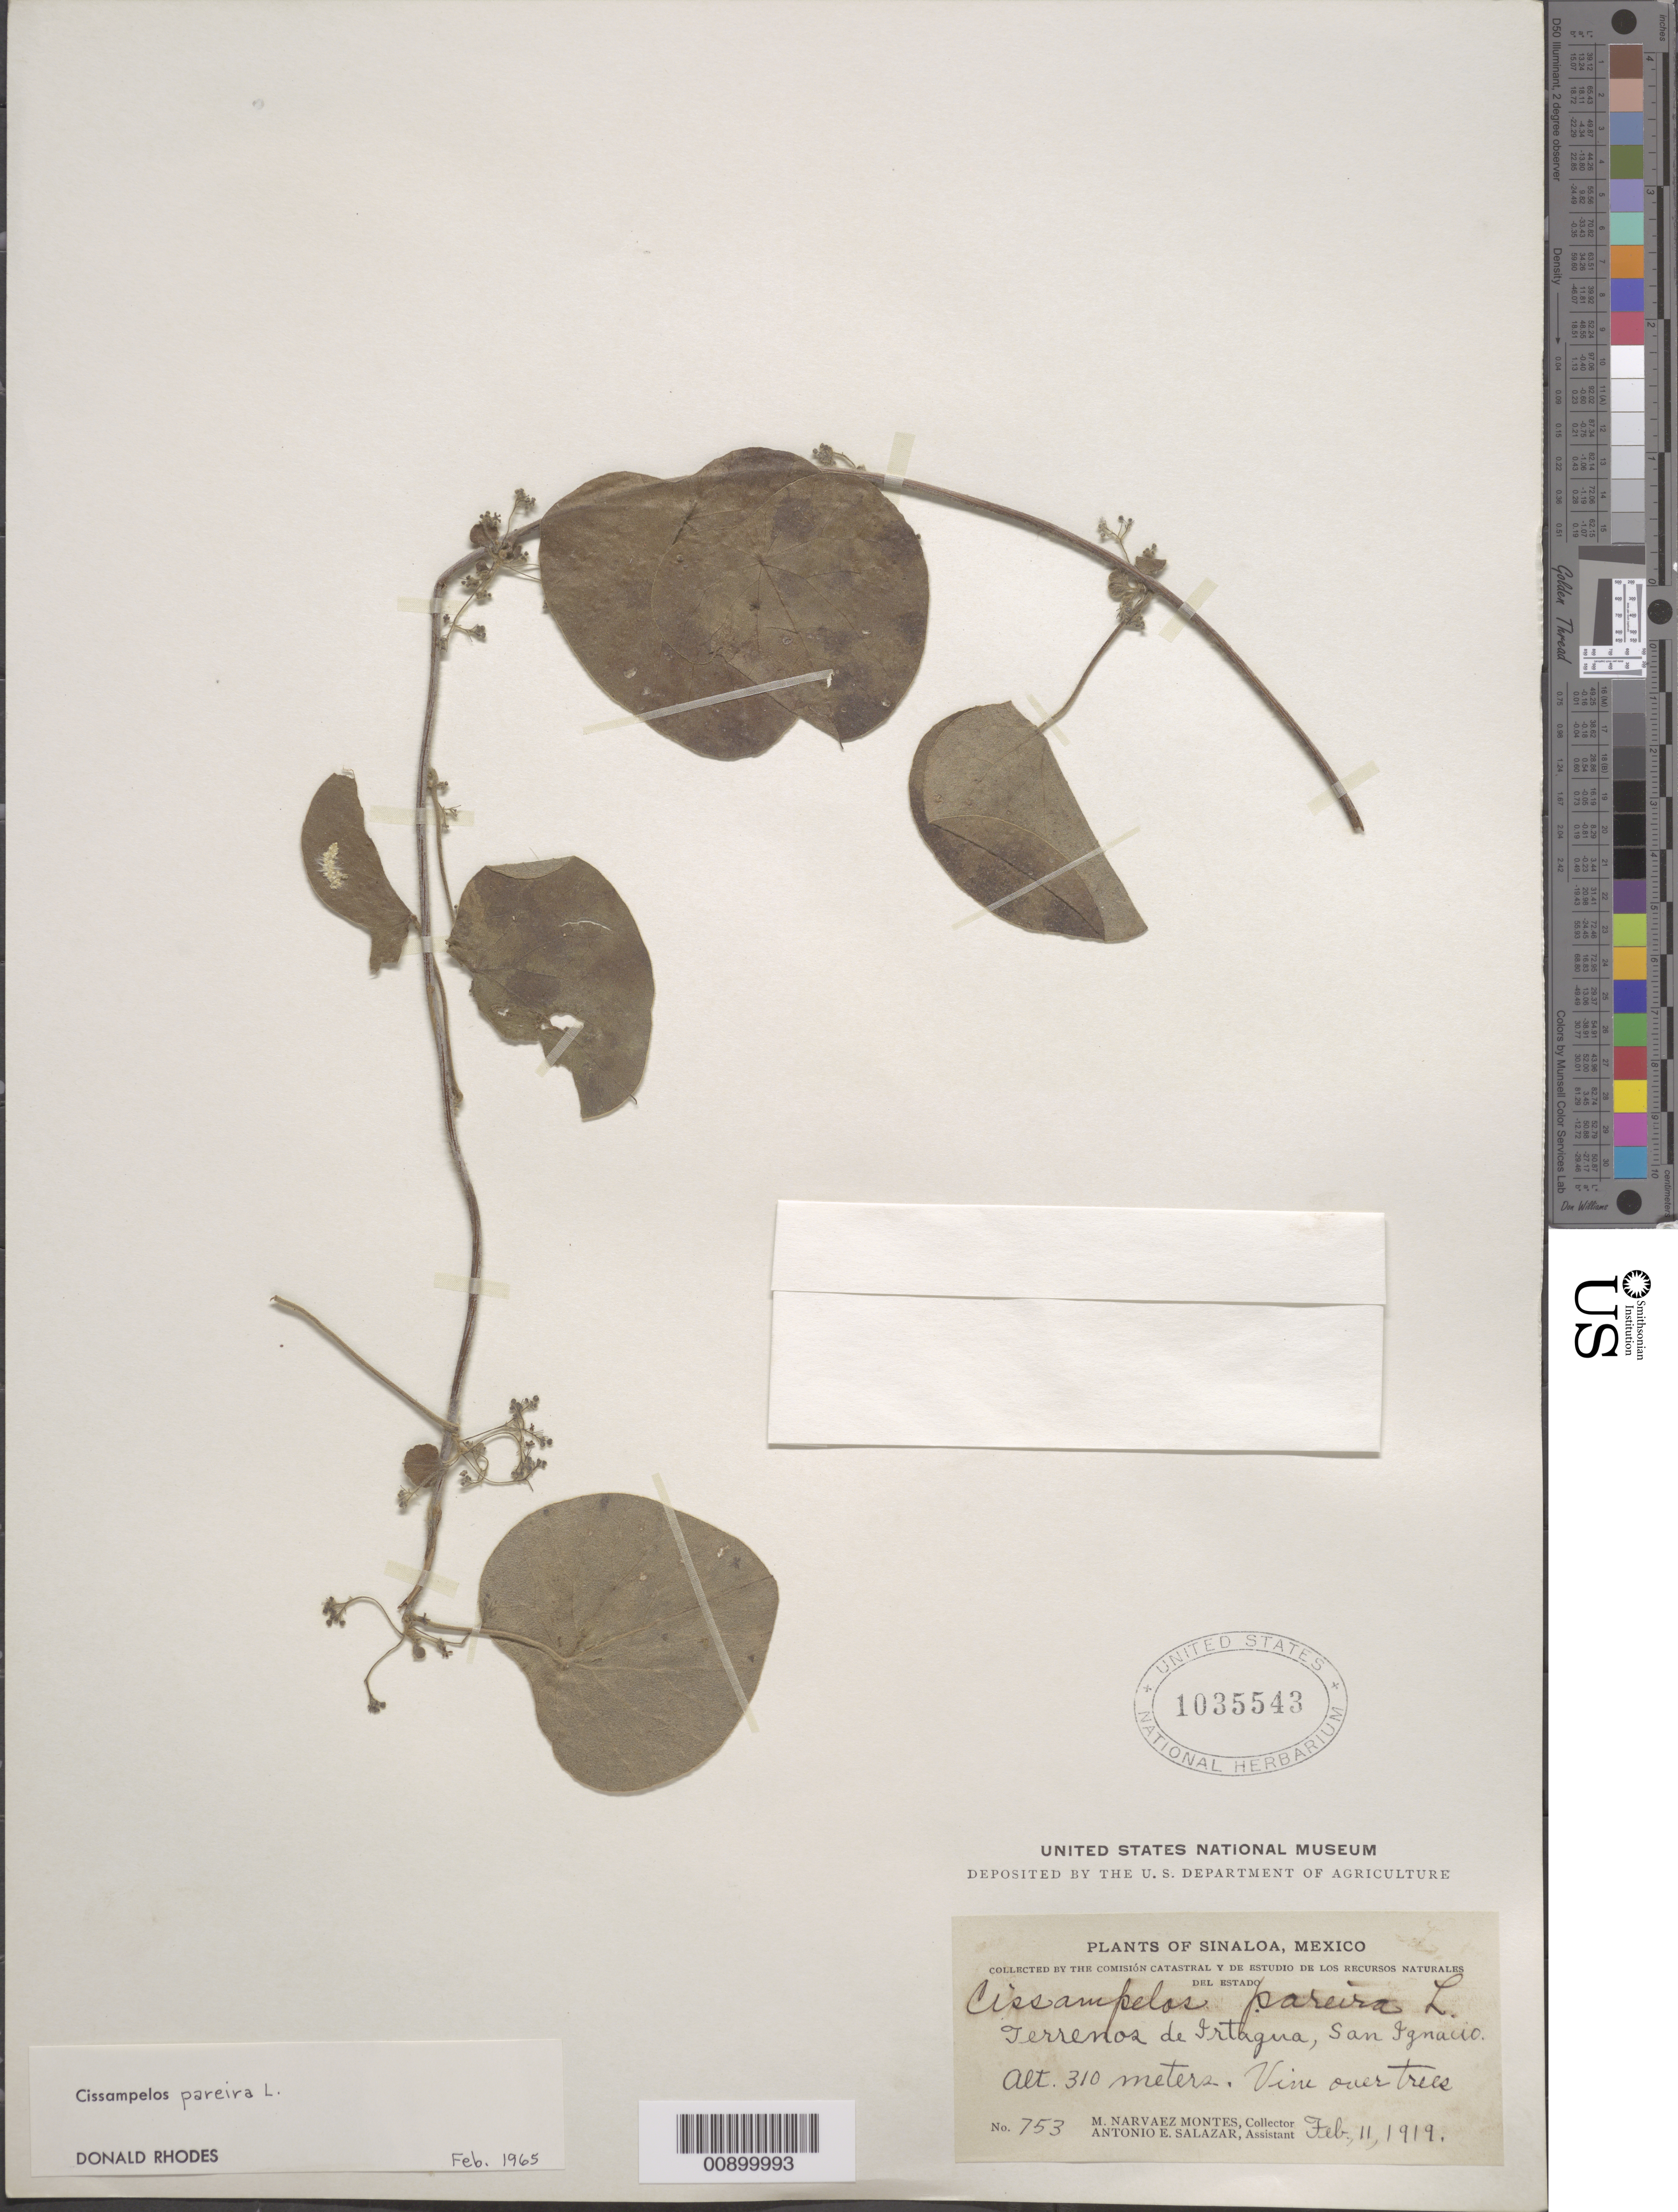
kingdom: Plantae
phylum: Tracheophyta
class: Magnoliopsida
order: Ranunculales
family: Menispermaceae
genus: Cissampelos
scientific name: Cissampelos pareira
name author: L.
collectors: M. Narvaez-Montes & A. E. Salazar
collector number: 753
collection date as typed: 11 Feb 1919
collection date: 1919-02-11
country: Mexico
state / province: Sinaloa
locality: Terrenos de Irtagua, San Ignacio, Sinaloa.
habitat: Vine over trees.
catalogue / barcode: US 1035543